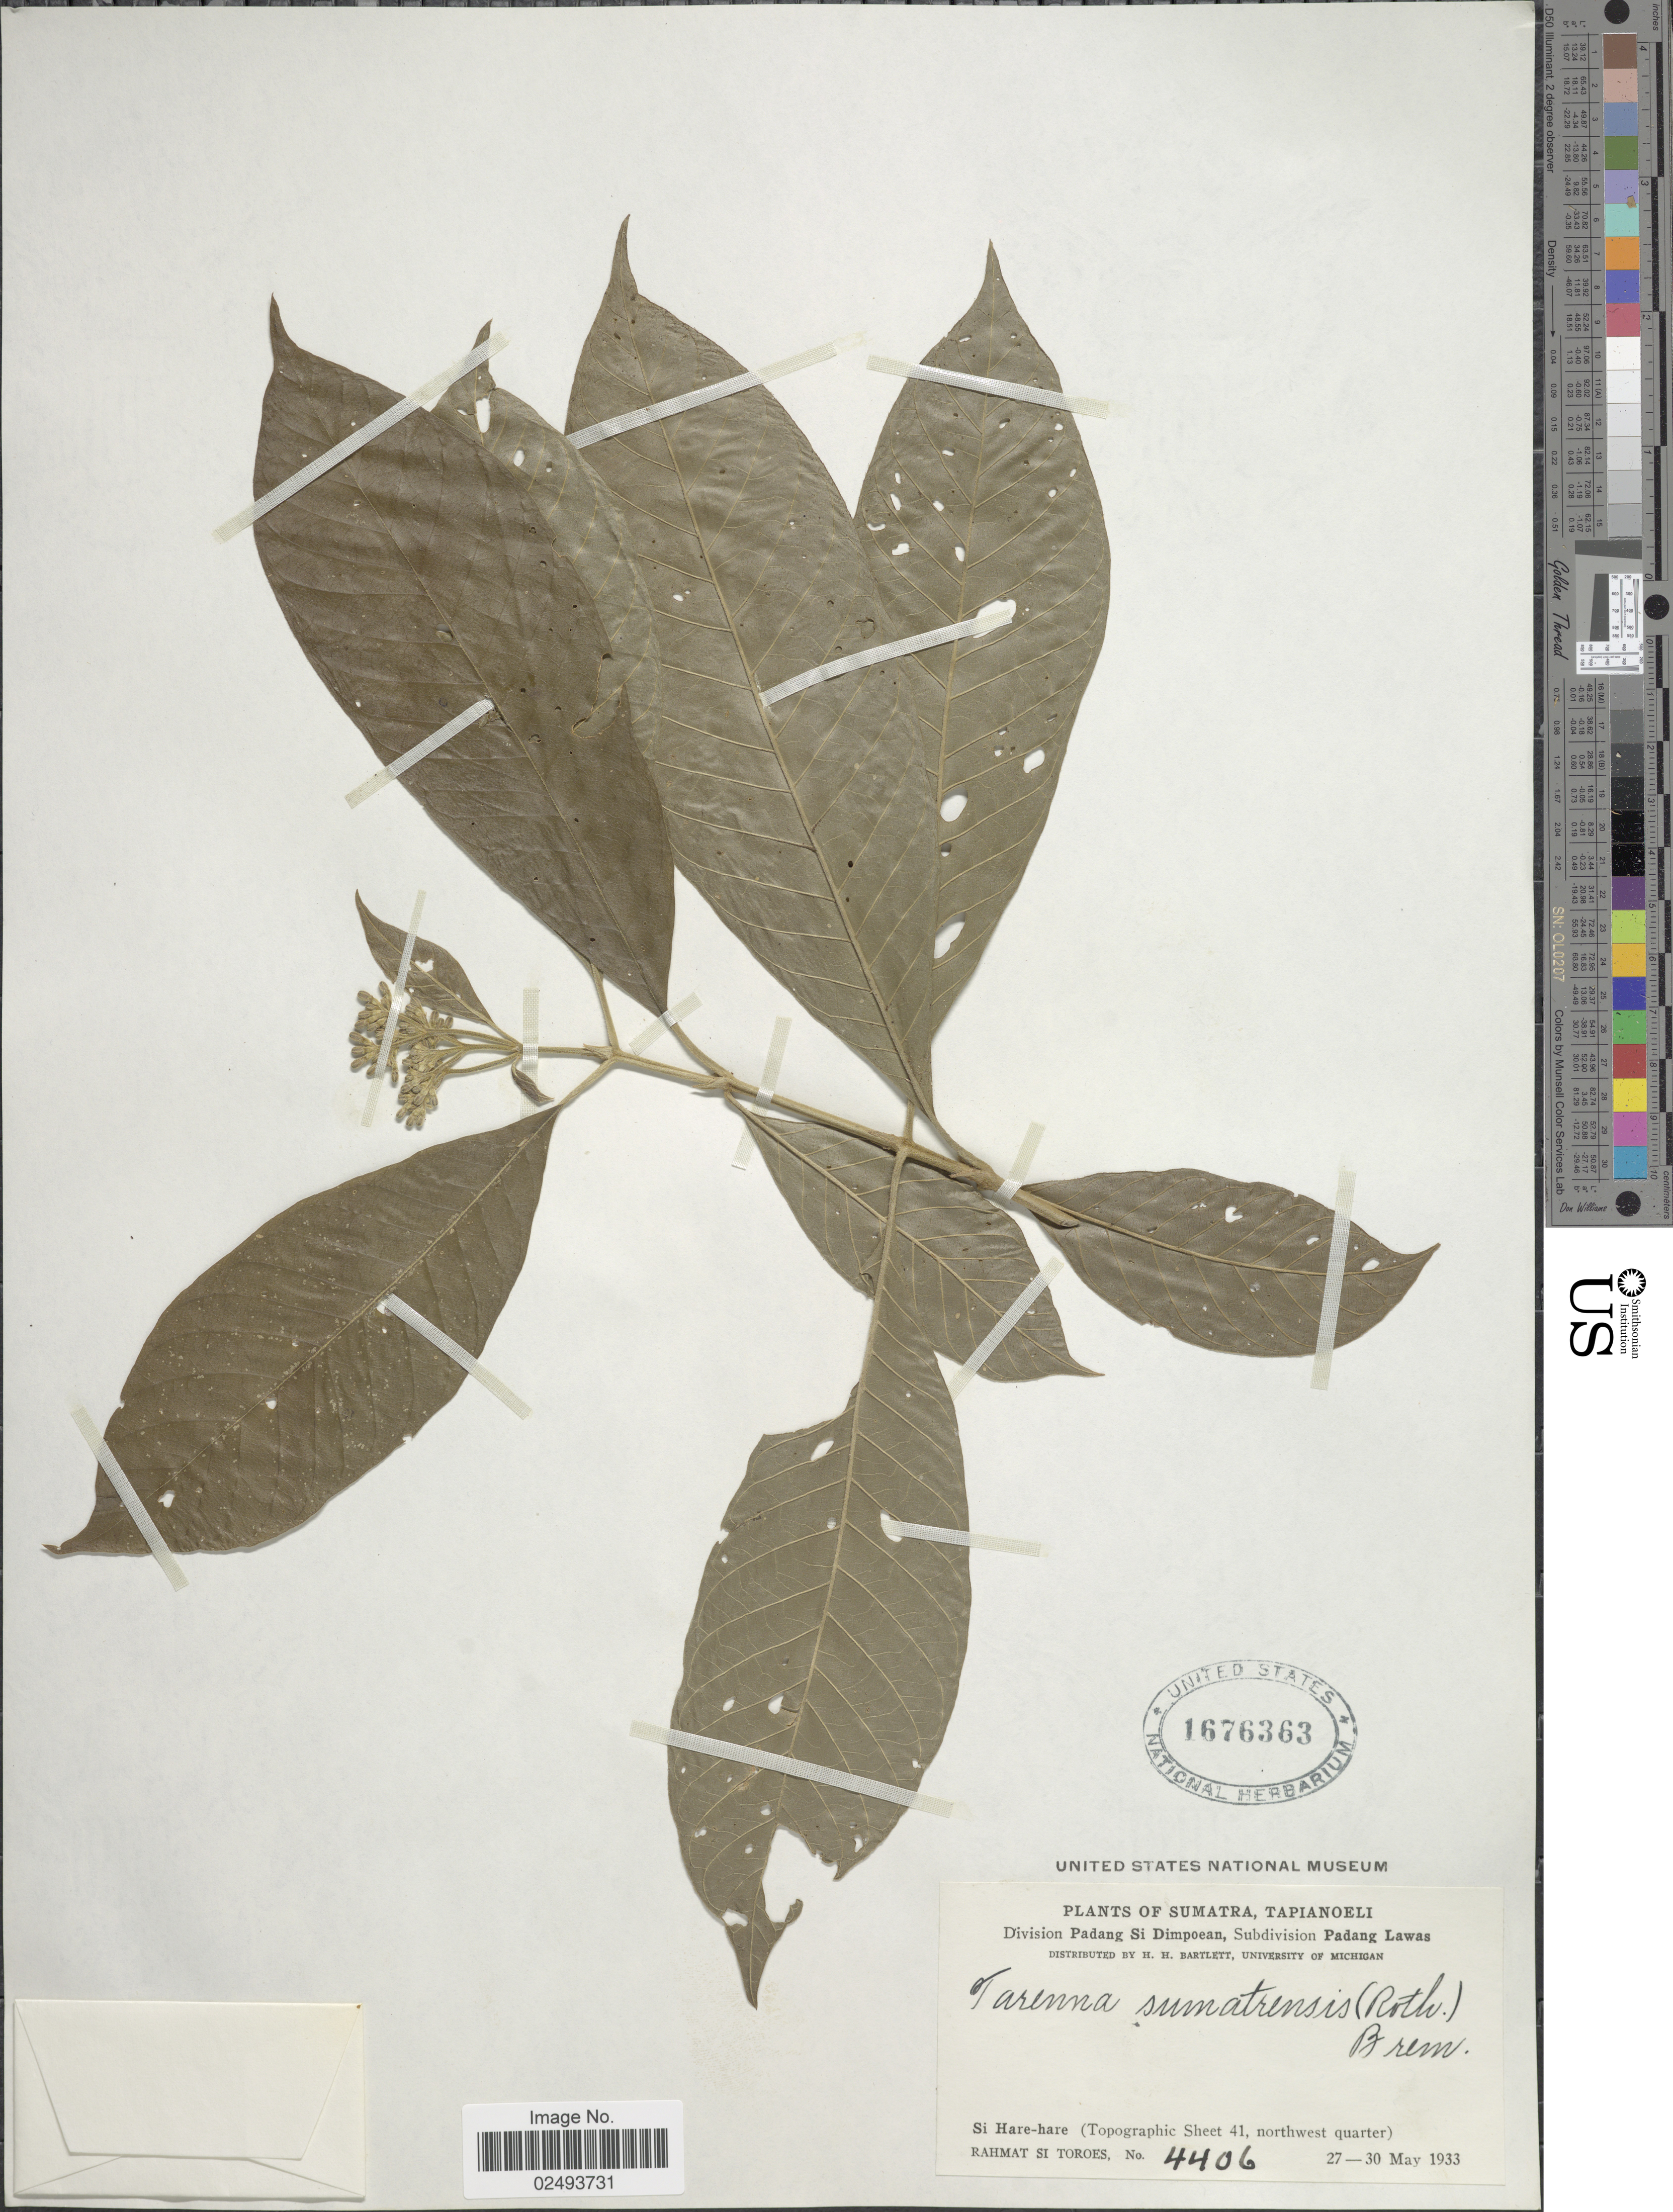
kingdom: Plantae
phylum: Tracheophyta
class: Magnoliopsida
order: Gentianales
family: Rubiaceae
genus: Tarenna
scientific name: Tarenna sumatrensis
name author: (Roth) Bremek.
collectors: Rahmat Si Boeea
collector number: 4406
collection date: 1933-05-27/1933-05-30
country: Indonesia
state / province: Sumatra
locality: Sumatra, Tapianoeli, Padang Si Dimpoean, Padang, Lawas, Si Hare-hare (Topographic Sheet 41, northwest quarter)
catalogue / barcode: US 1676363